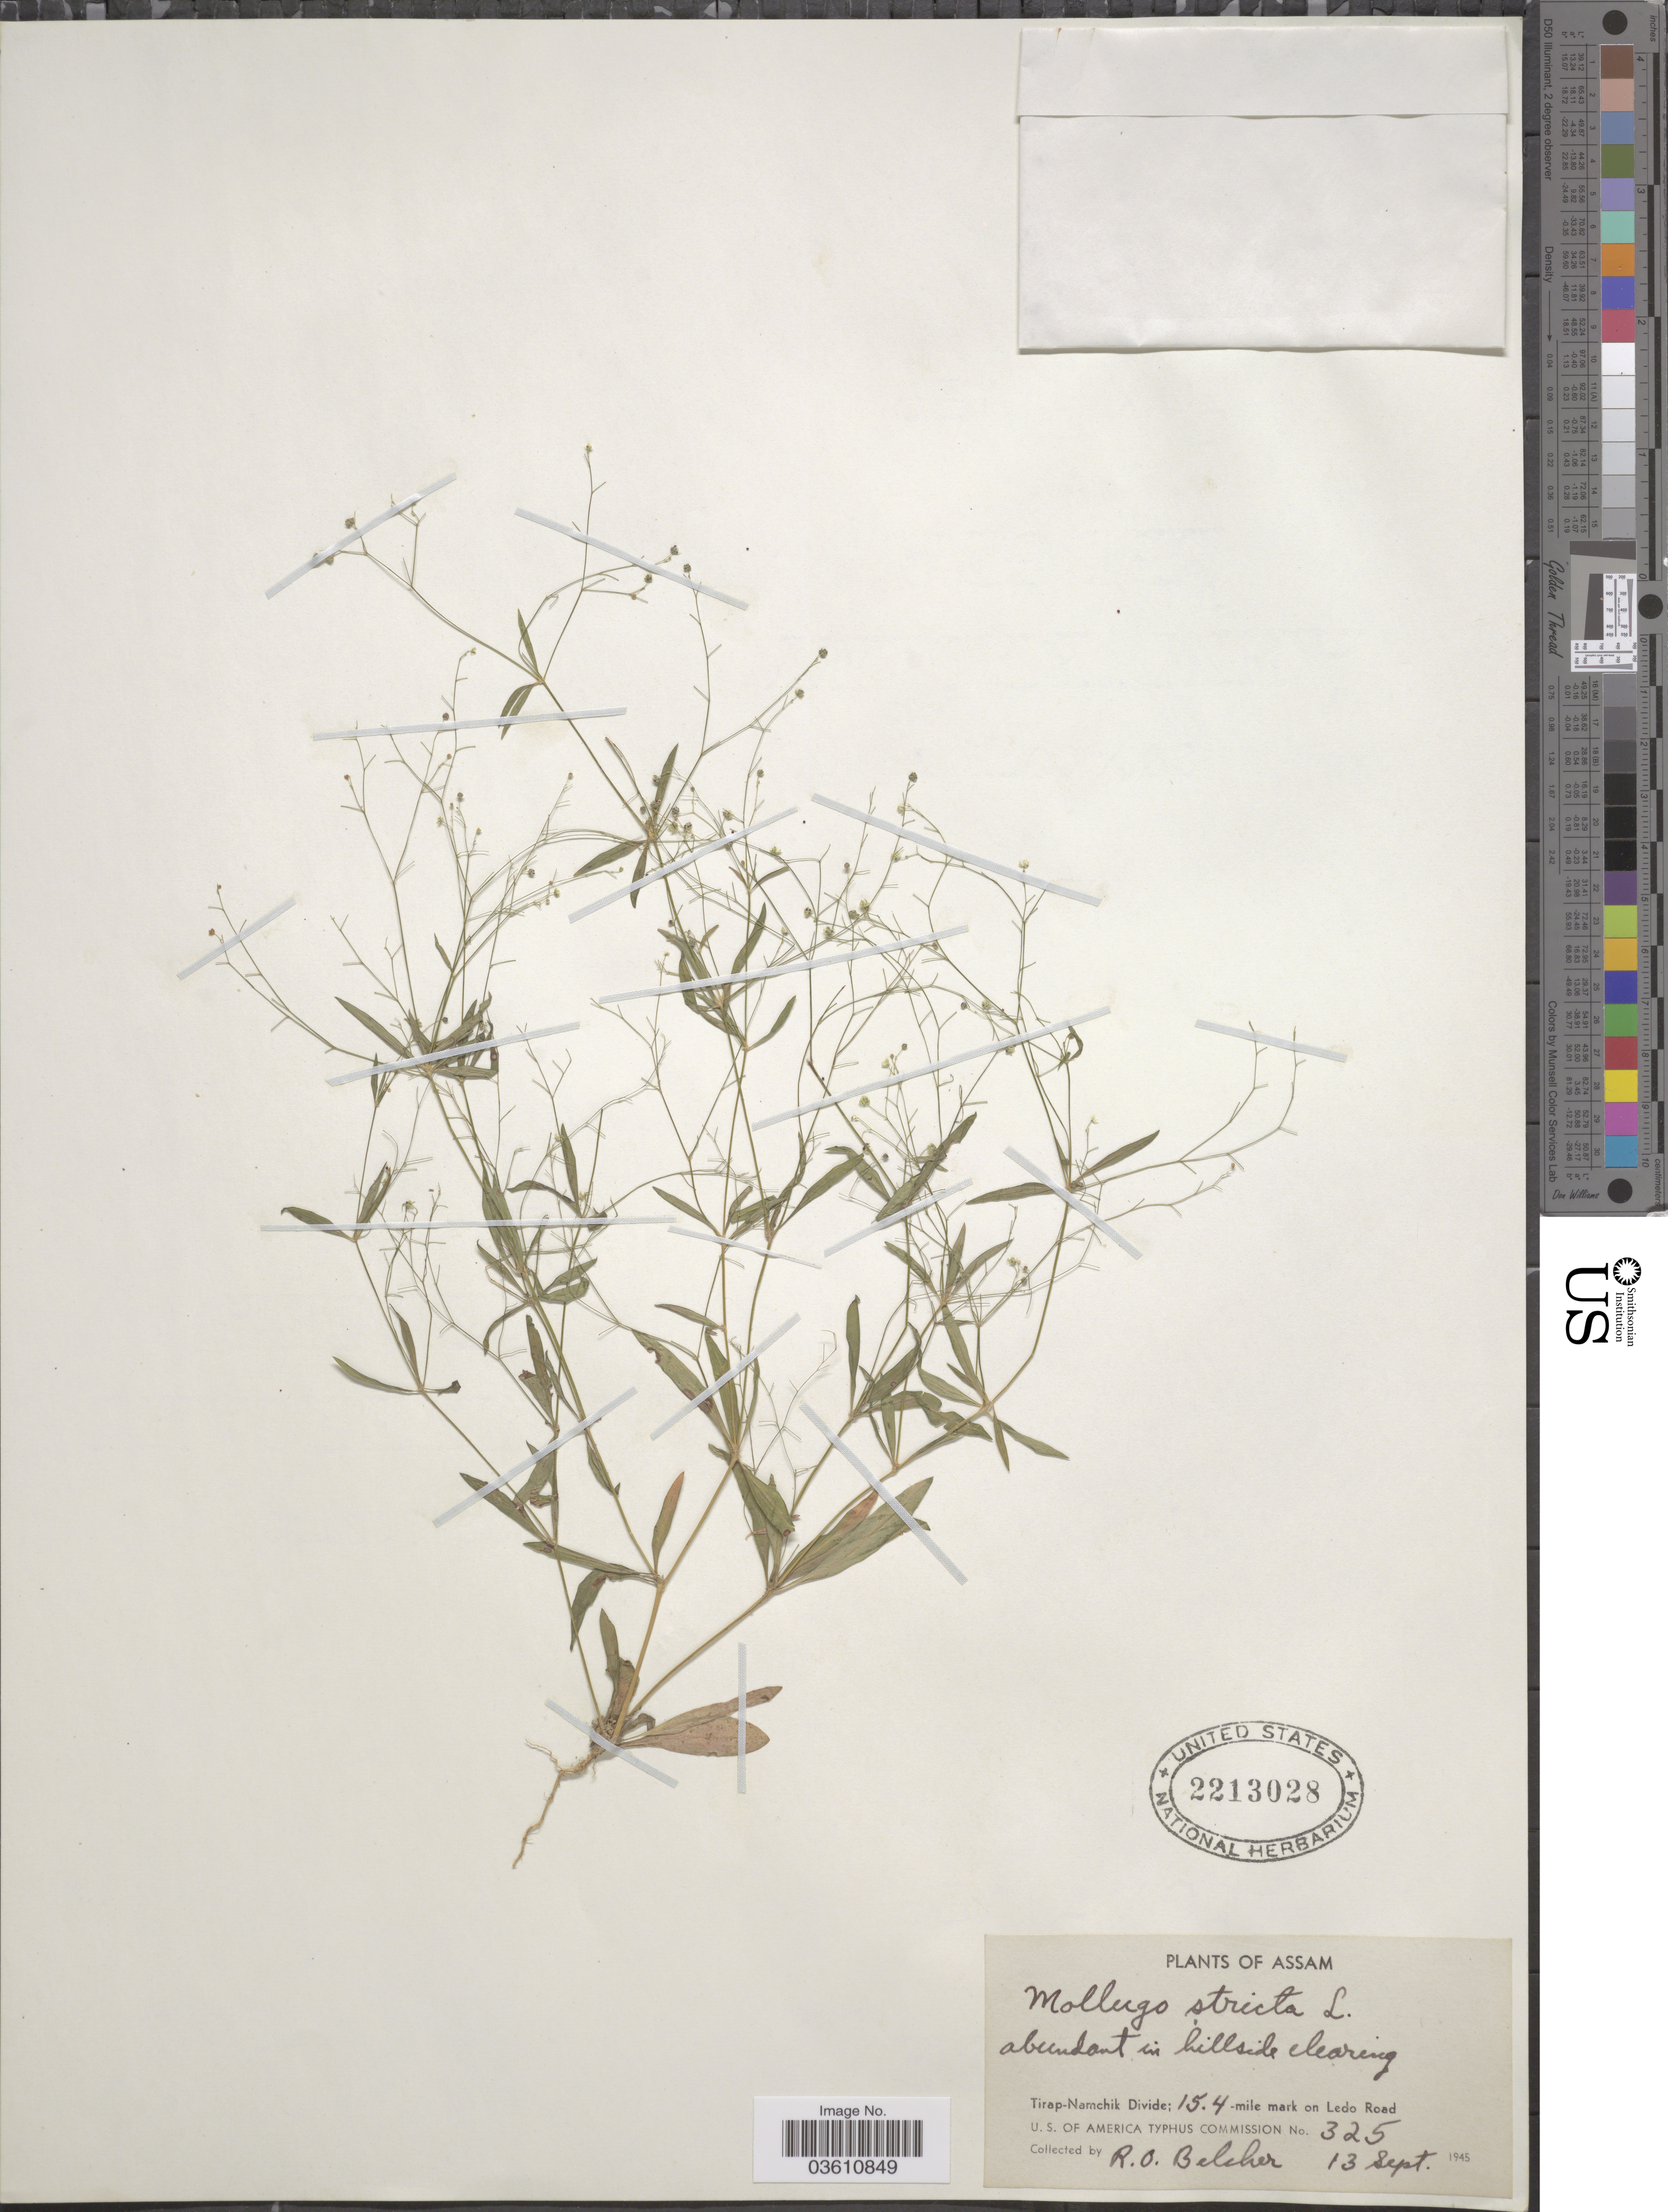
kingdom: Plantae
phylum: Tracheophyta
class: Magnoliopsida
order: Caryophyllales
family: Molluginaceae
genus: Trigastrotheca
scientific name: Trigastrotheca pentaphylla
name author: (L.) Thulin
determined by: Strong, Mark T., (BOT), Smithsonian Institution - National Museum of Natural History (UNITED STATES)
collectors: R. Belcher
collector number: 325?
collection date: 1945-09-13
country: India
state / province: Assam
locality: Tirap-Namchik Divide; 15.4 mile mark on Ledo Road.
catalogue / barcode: US 2213028